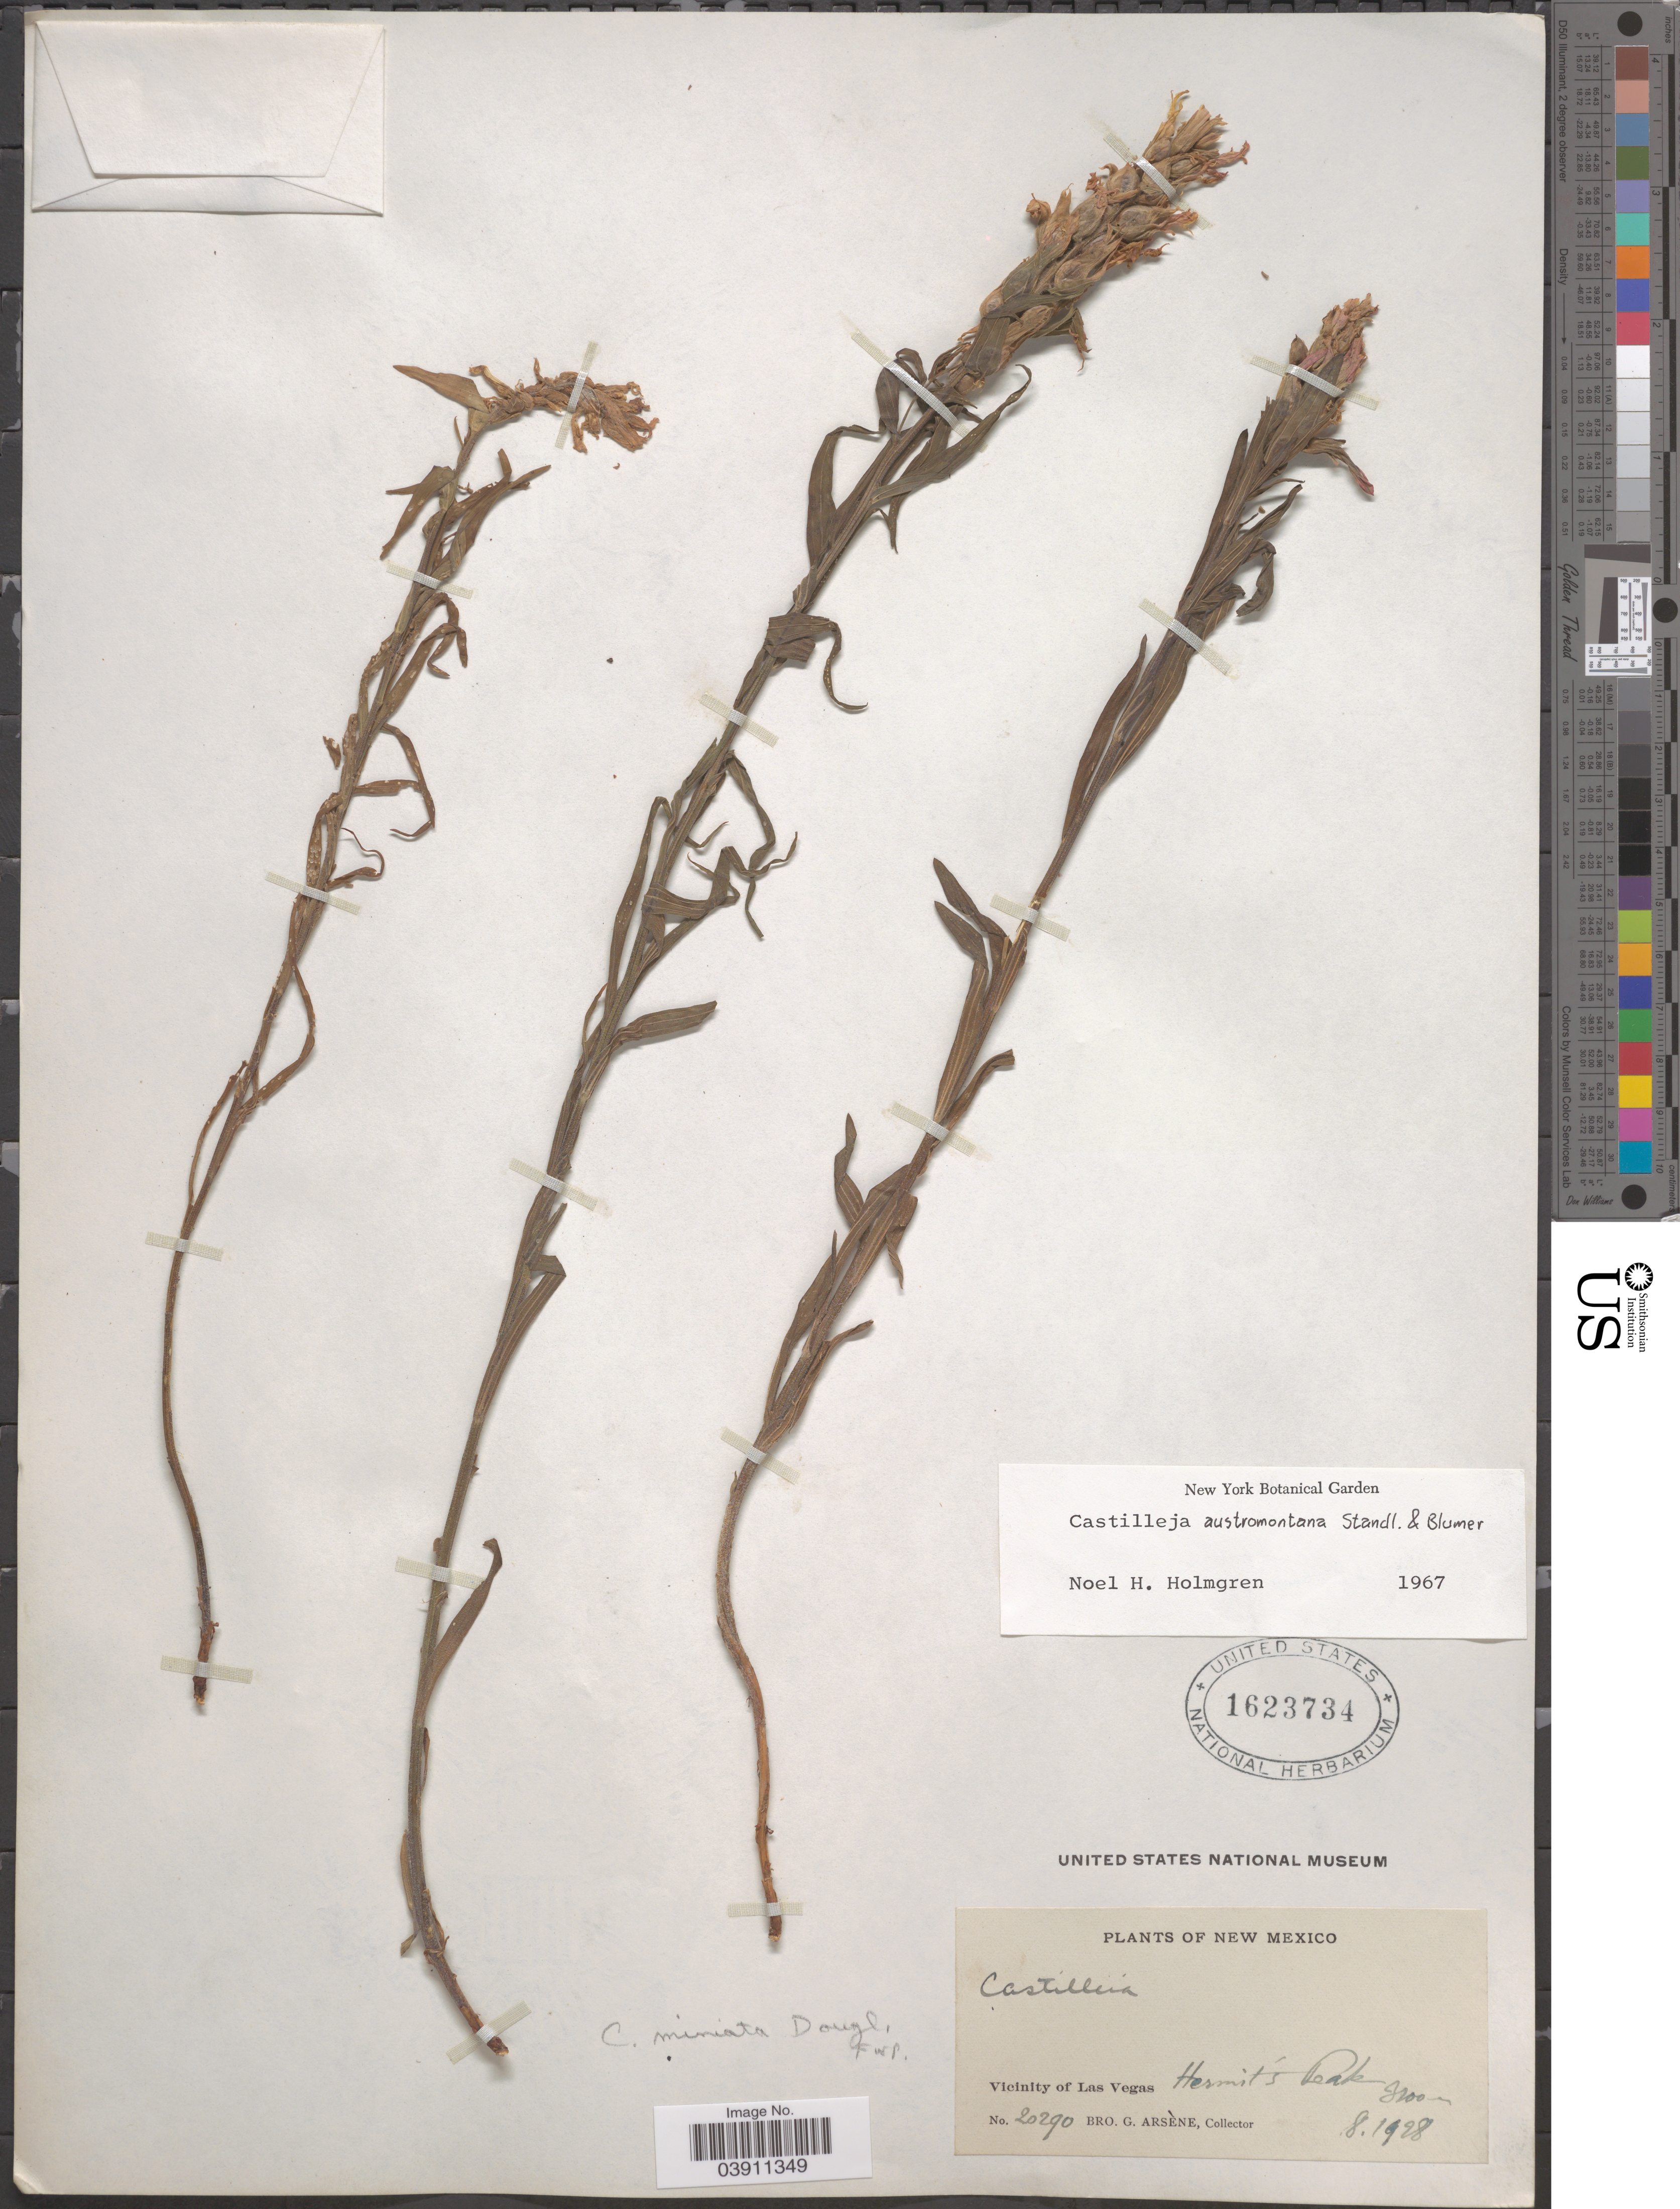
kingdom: Plantae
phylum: Tracheophyta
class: Magnoliopsida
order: Lamiales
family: Orobanchaceae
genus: Castilleja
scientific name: Castilleja austromontana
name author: Standl. & Blumer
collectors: Bro. G. Arsène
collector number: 20290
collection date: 1928-08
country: United States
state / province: New Mexico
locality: Vicinity of Las Vegas. Hermit's Peak.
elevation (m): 3200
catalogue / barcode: US 1623734